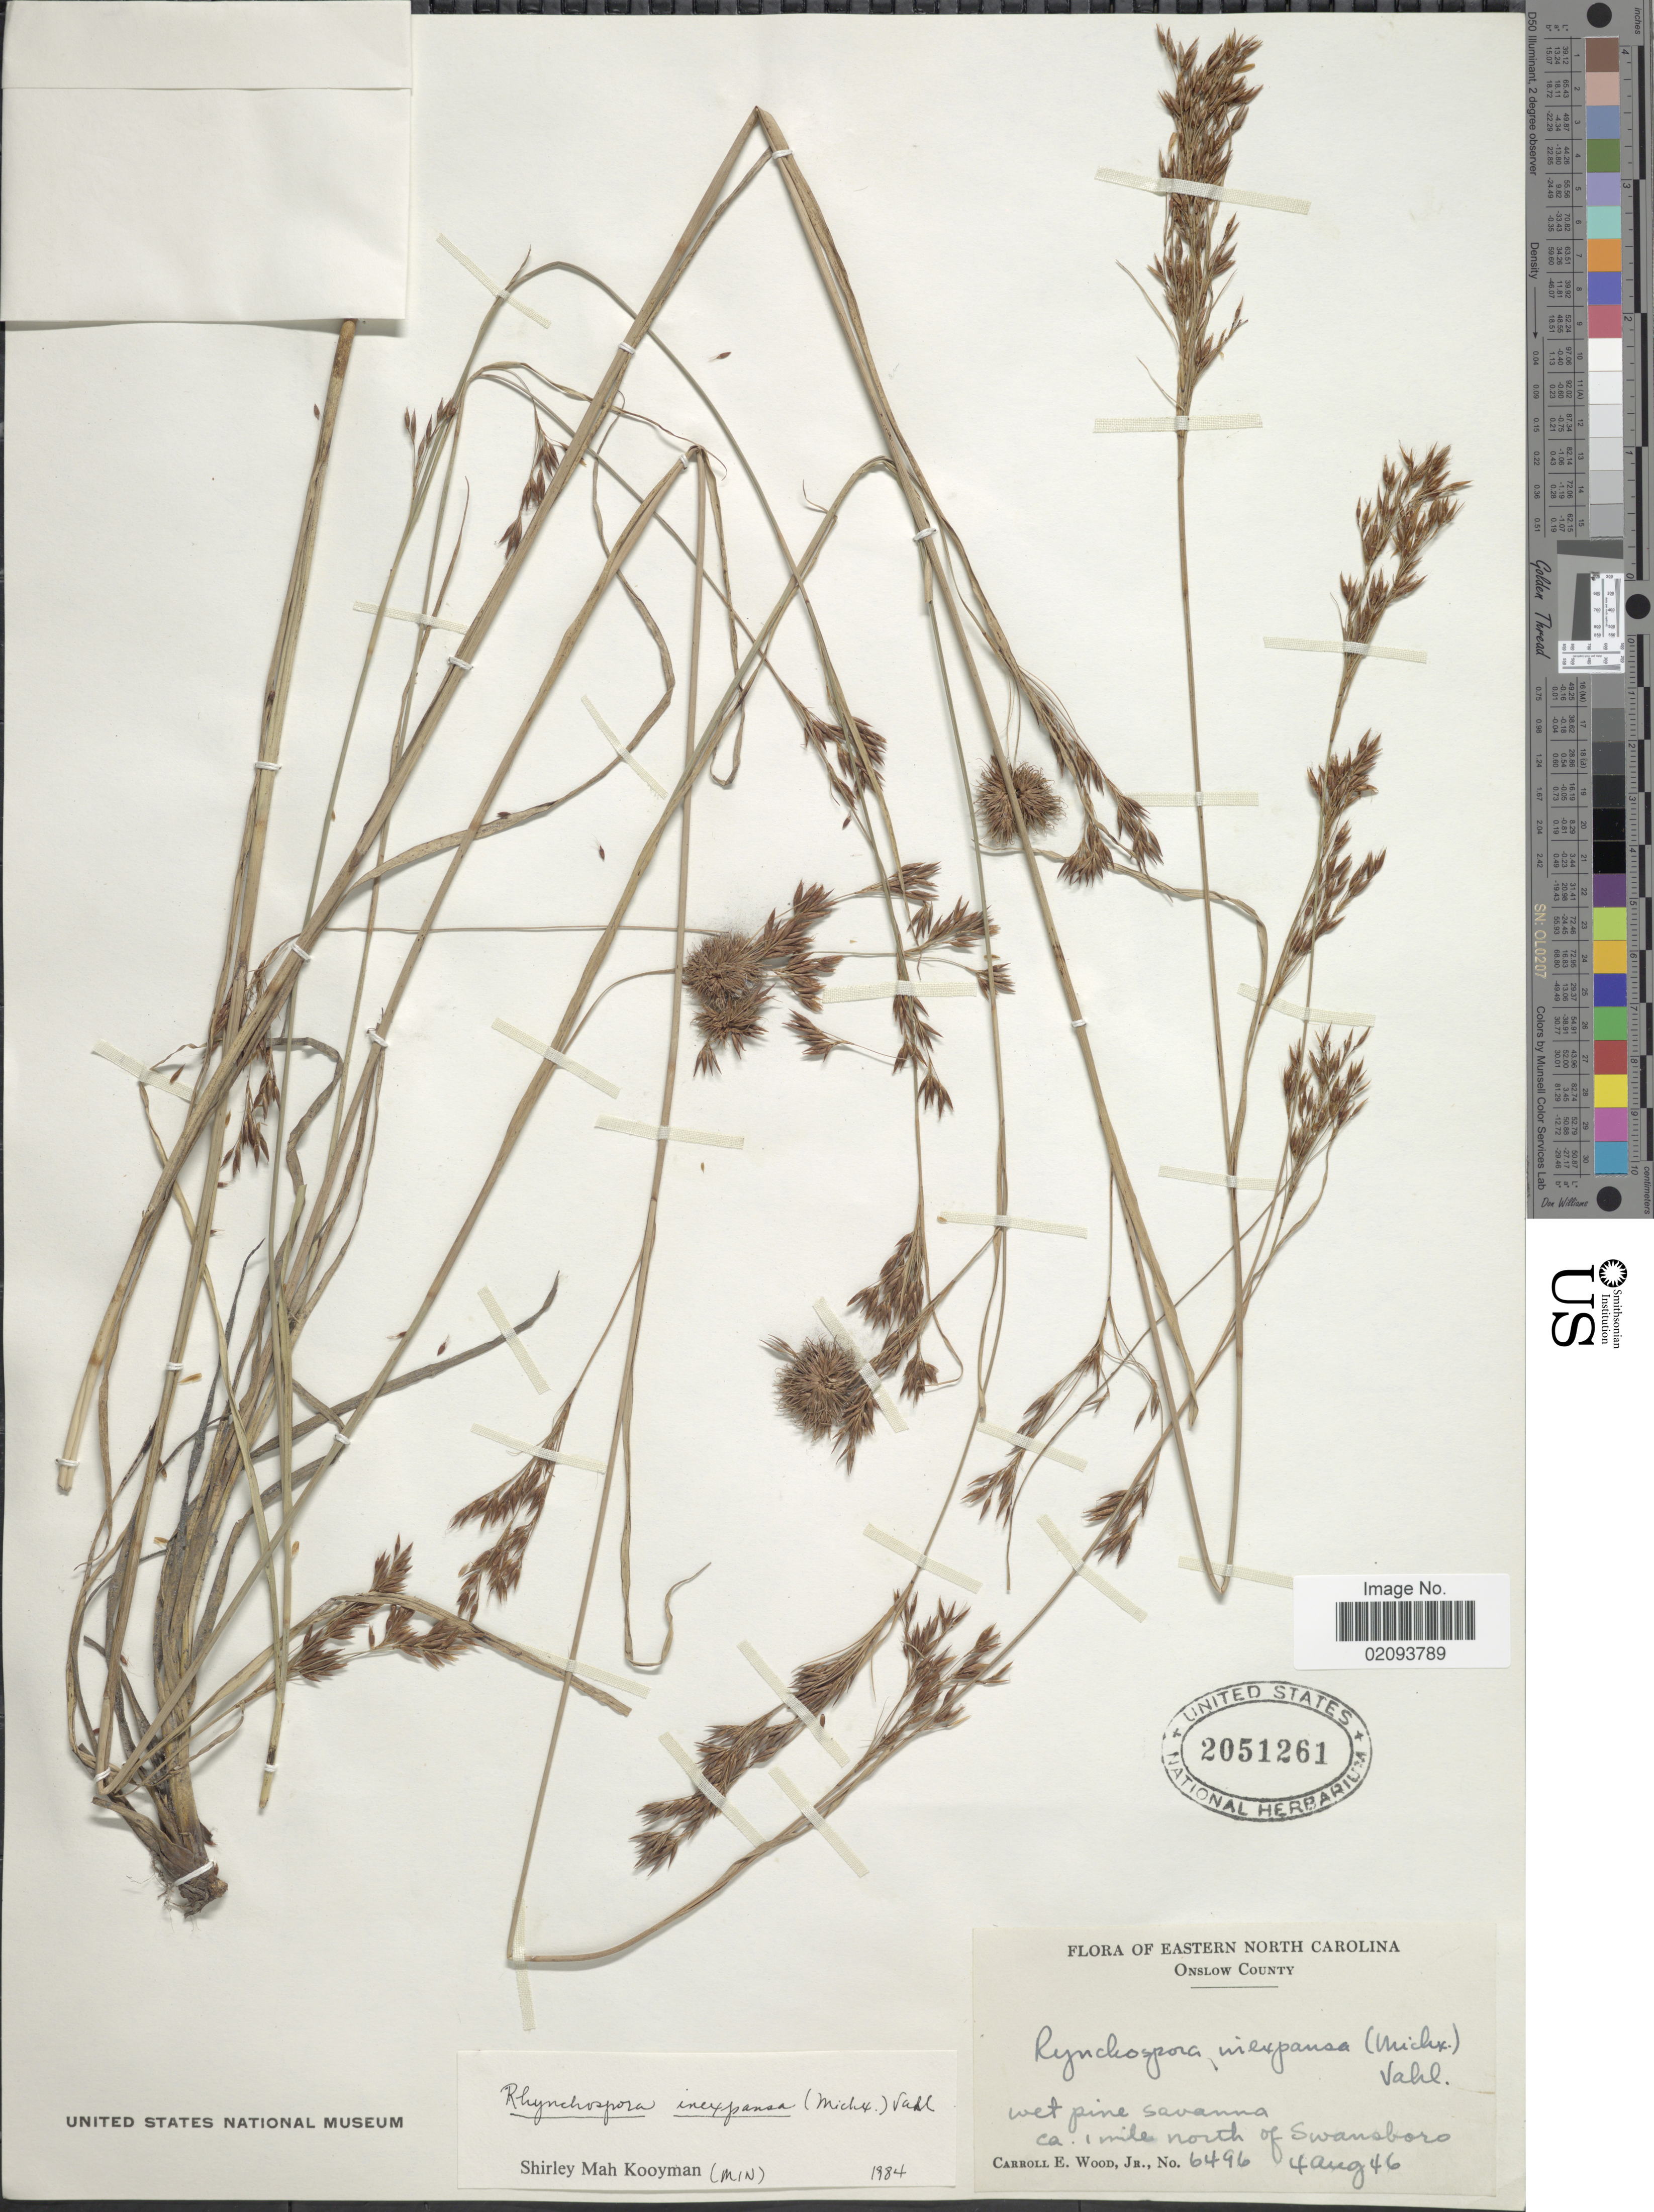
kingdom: Plantae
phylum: Tracheophyta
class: Liliopsida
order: Poales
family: Cyperaceae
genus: Rhynchospora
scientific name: Rhynchospora inexpansa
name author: (Michx.) Vahl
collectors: C. Wood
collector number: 6496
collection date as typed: Transcribed d/m/y: 4/8/46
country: United States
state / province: North Carolina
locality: Eastern North Carolina. Onslow County. Wet pine savanna. Ca. 1 mile north of Swansboro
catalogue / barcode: US 2051261